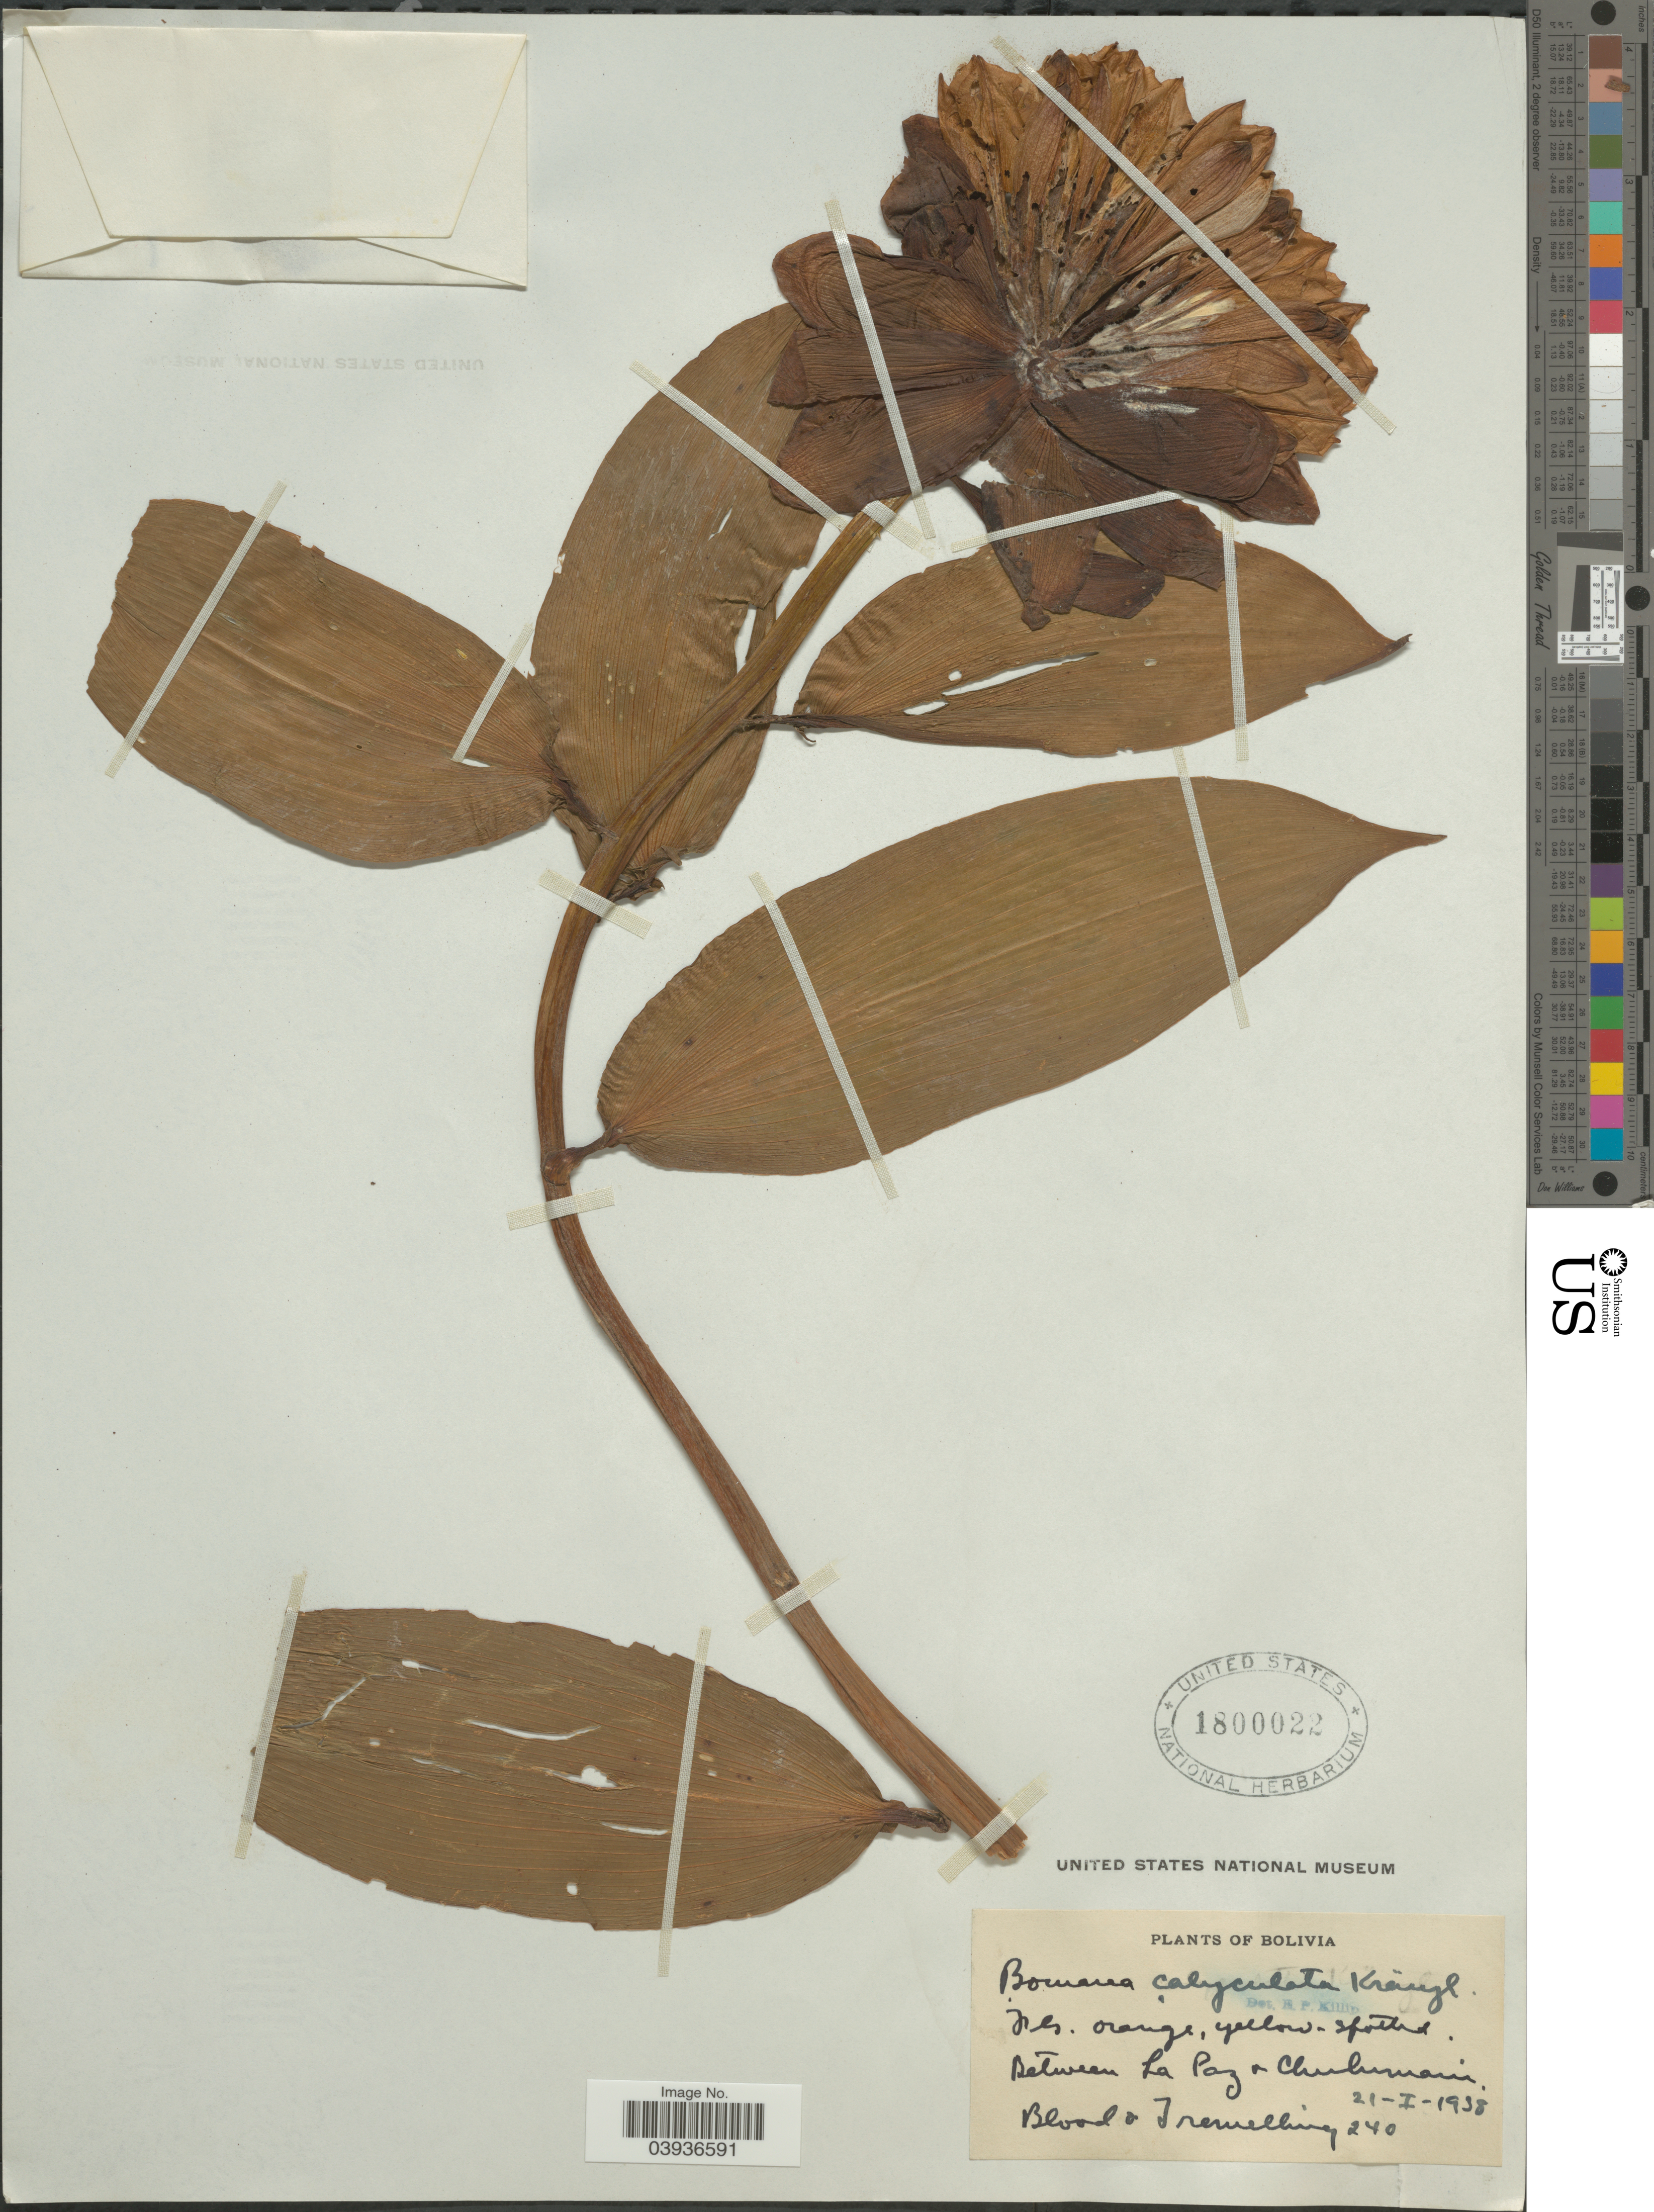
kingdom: Plantae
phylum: Tracheophyta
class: Liliopsida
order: Liliales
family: Alstroemeriaceae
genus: Bomarea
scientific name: Bomarea calyculata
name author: Kraenzl.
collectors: Blood & Tremelling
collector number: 240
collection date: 1938-01-21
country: Bolivia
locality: Between La Paz + Chulumani.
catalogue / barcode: US 1800022